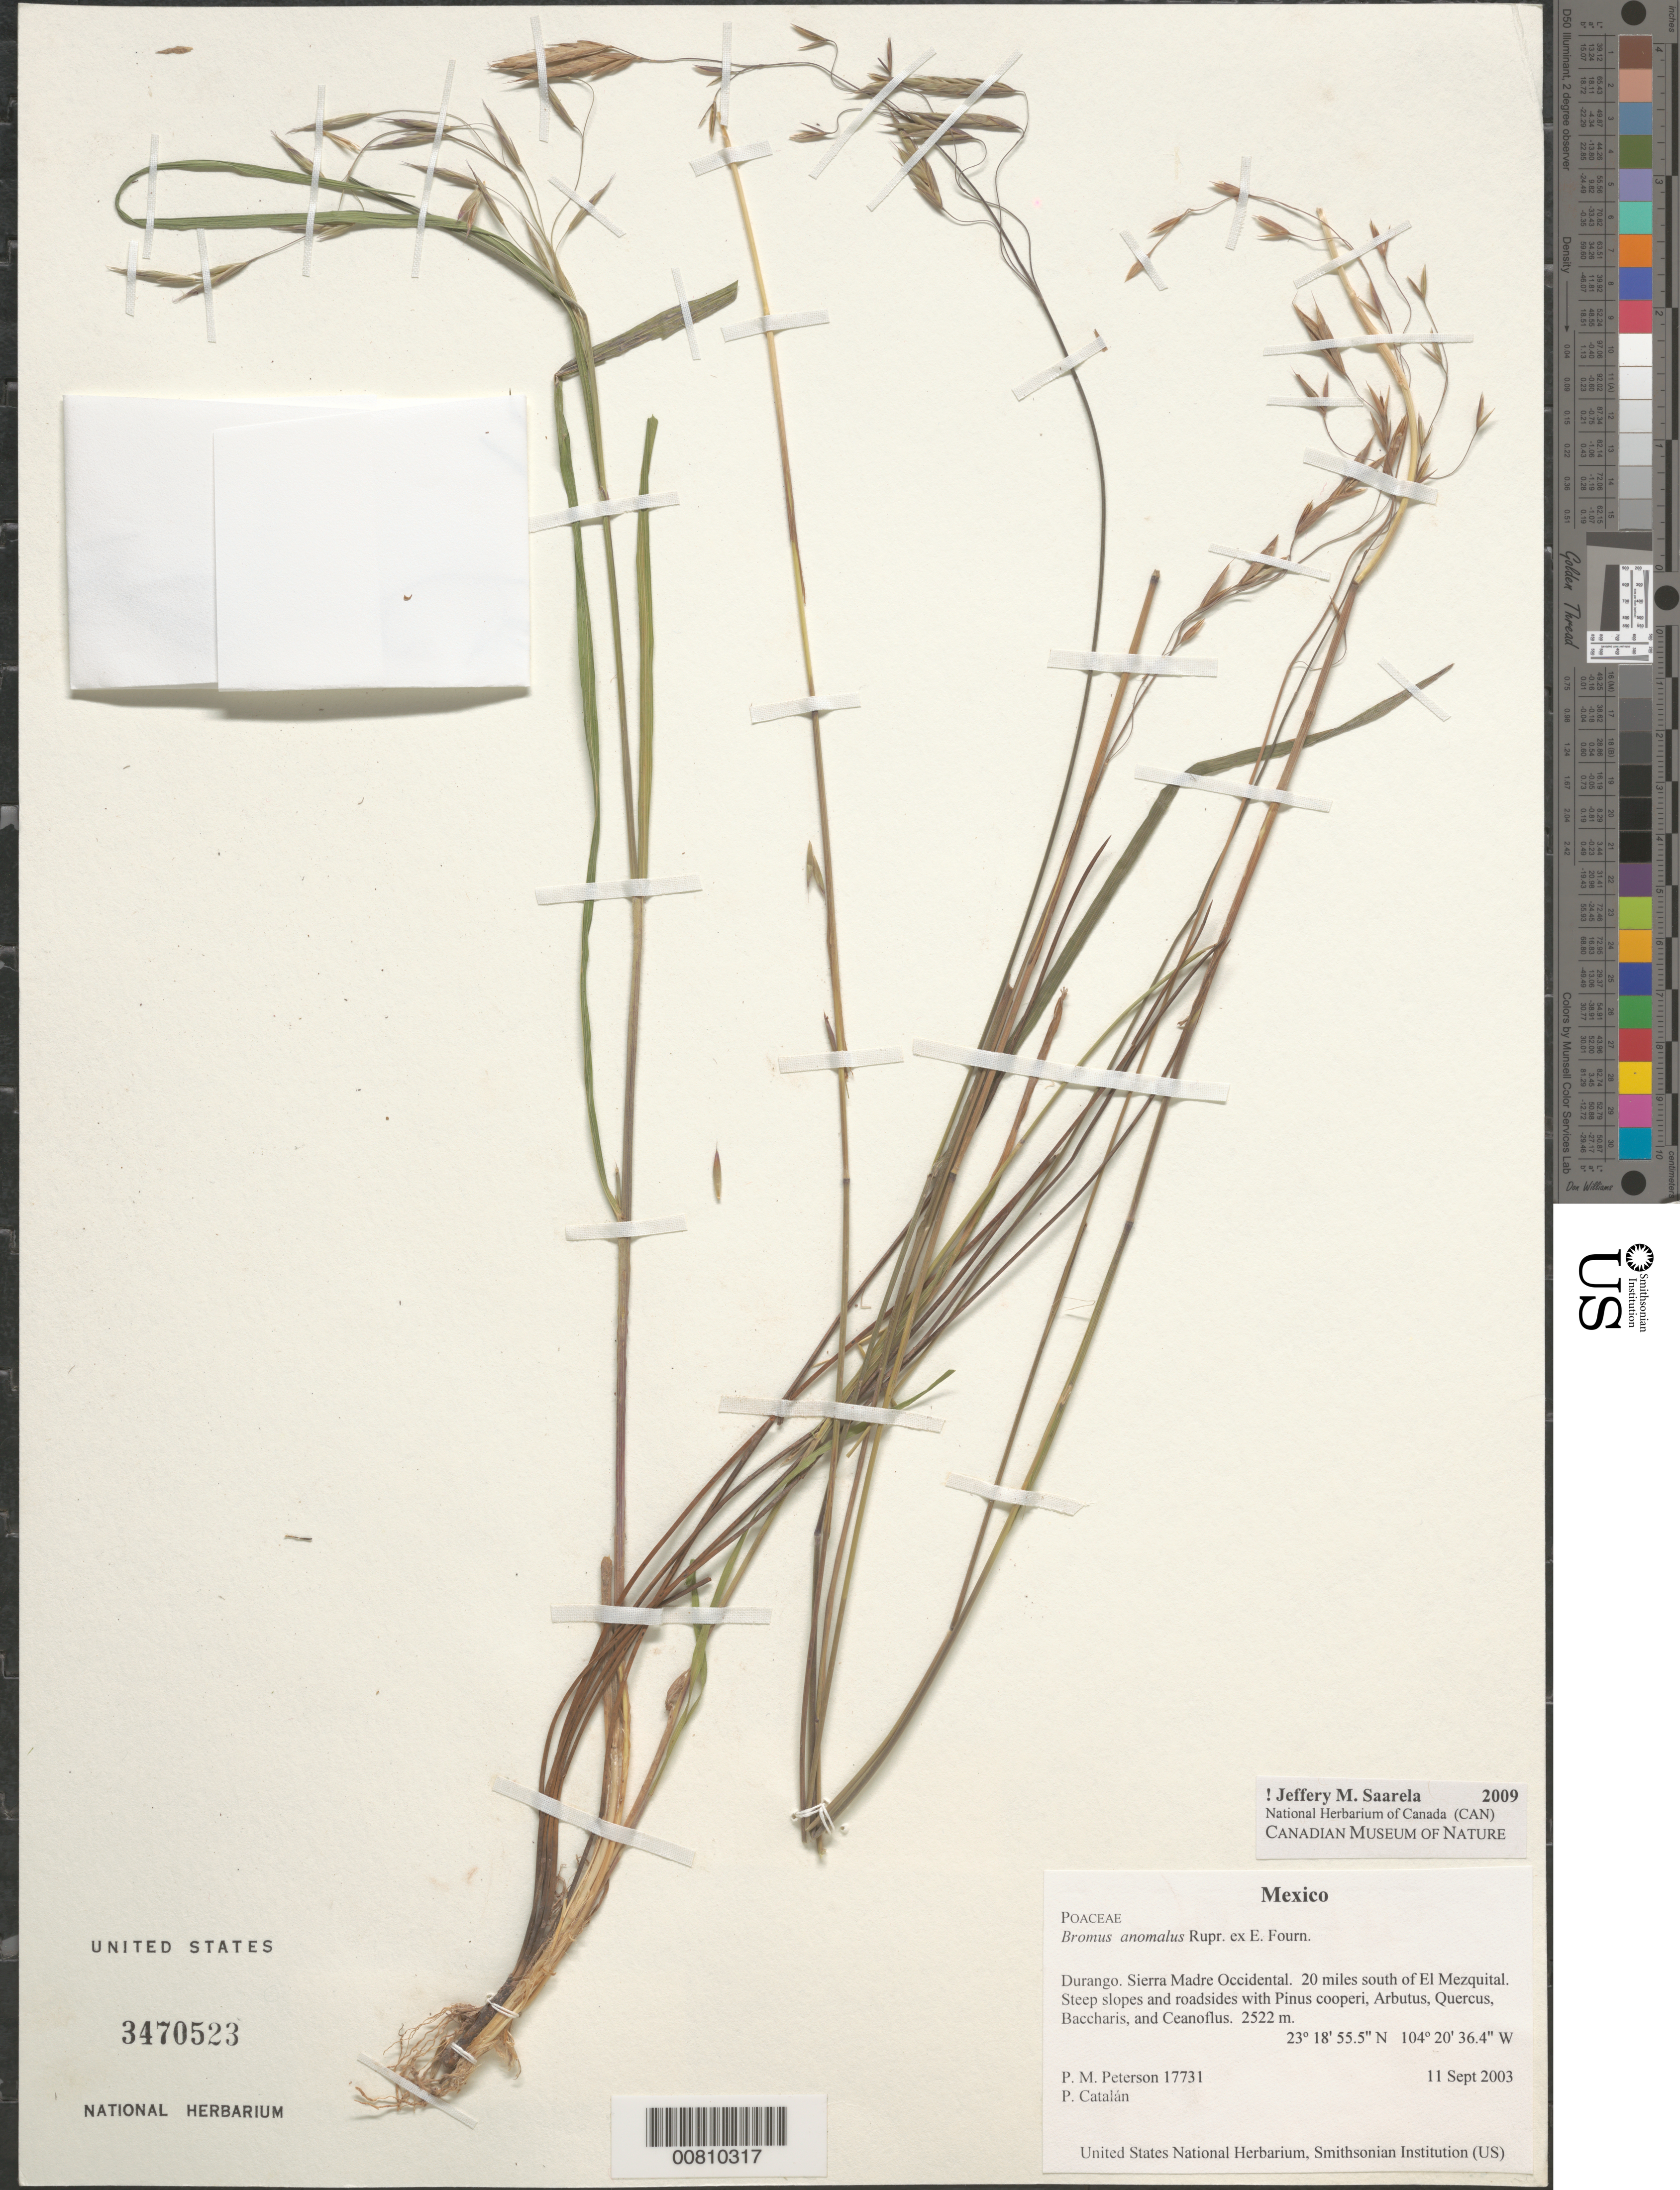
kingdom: Plantae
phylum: Tracheophyta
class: Liliopsida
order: Poales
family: Poaceae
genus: Bromus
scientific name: Bromus anomalus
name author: Rupr. ex E. Fourn.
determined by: Saarela, J. M., (CAN), Canadian Museum of Nature (CANADA)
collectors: P. M. Peterson & F. Sánchez Alvarado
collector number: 17731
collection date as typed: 11 Sep 2003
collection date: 2003-09-11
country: Mexico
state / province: Durango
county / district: Sierra Madre Occidental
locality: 20 miles south of El Mezquital. Steep slopes and roadsides with Pinus cooperi, Arbutus, Quercus, Baccharis, and Ceanoflus.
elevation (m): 2522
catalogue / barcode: US 3470523